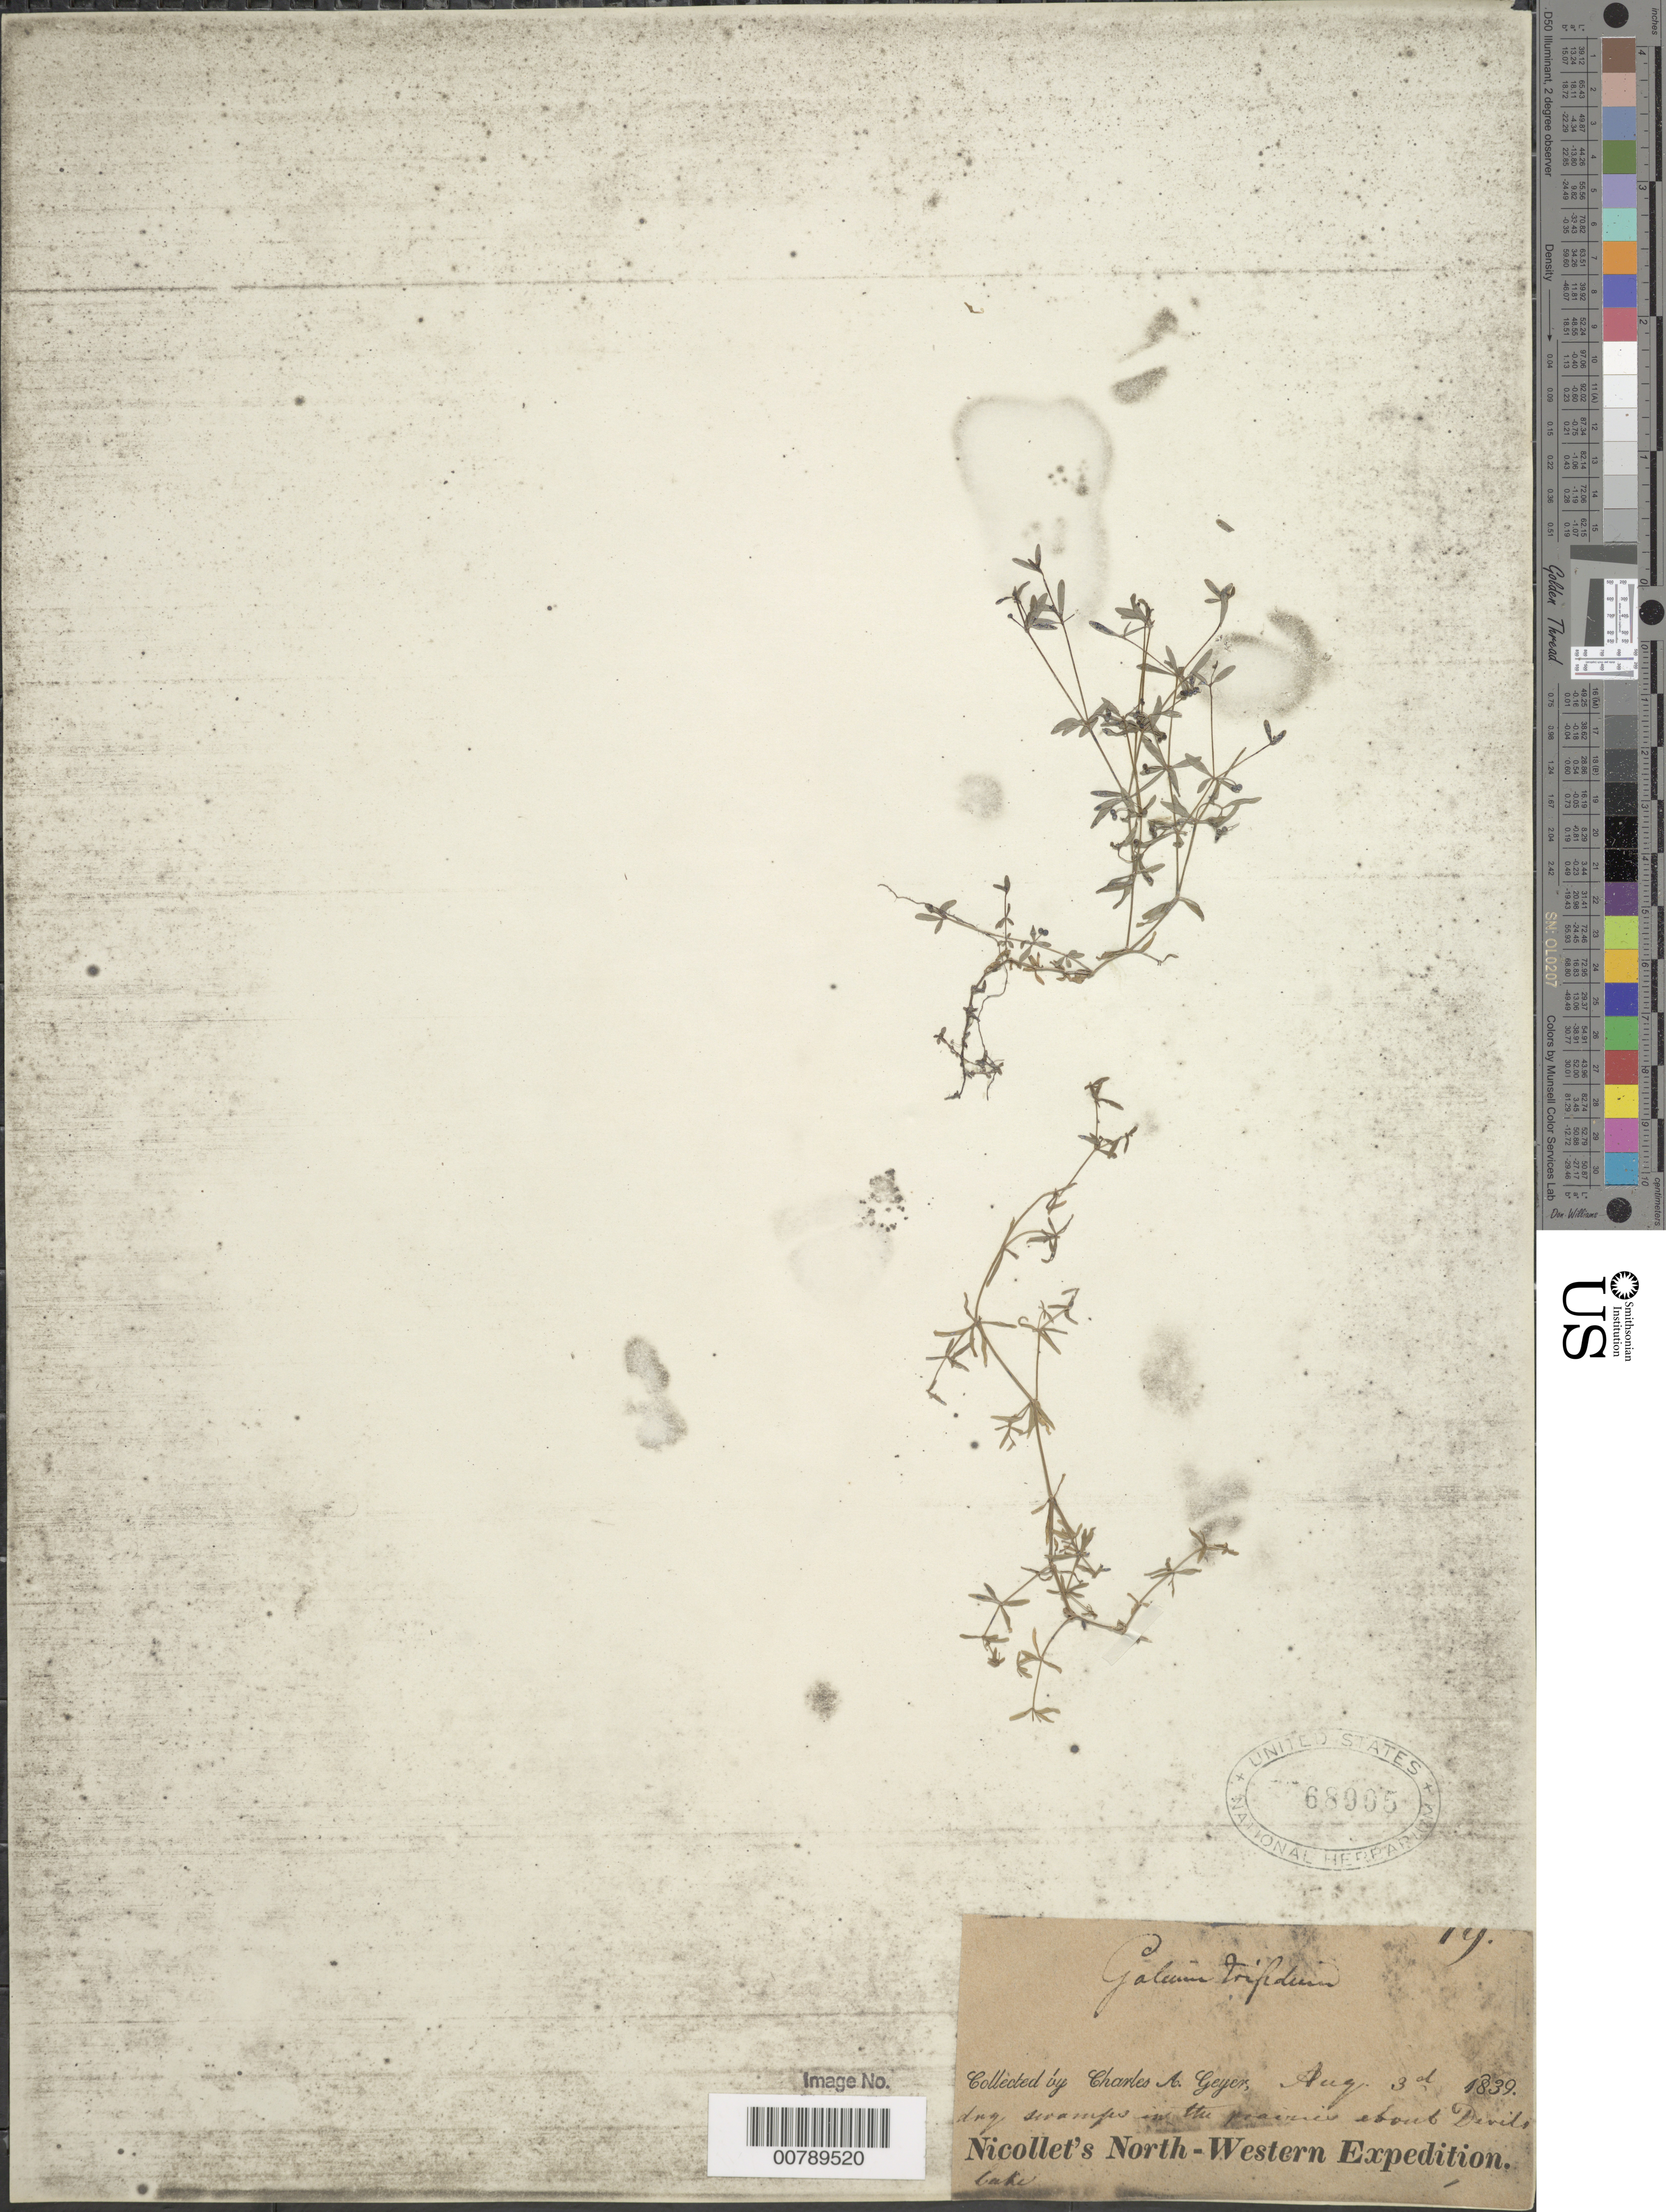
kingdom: Plantae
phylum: Tracheophyta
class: Magnoliopsida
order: Gentianales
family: Rubiaceae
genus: Galium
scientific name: Galium trifidum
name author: L.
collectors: C. A. Geyer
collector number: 19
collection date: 1839-08-03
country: United States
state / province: North Dakota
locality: Dry swamps in the prairies about Devil's lake, Nicolett's North Western Expedition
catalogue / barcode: US 68905